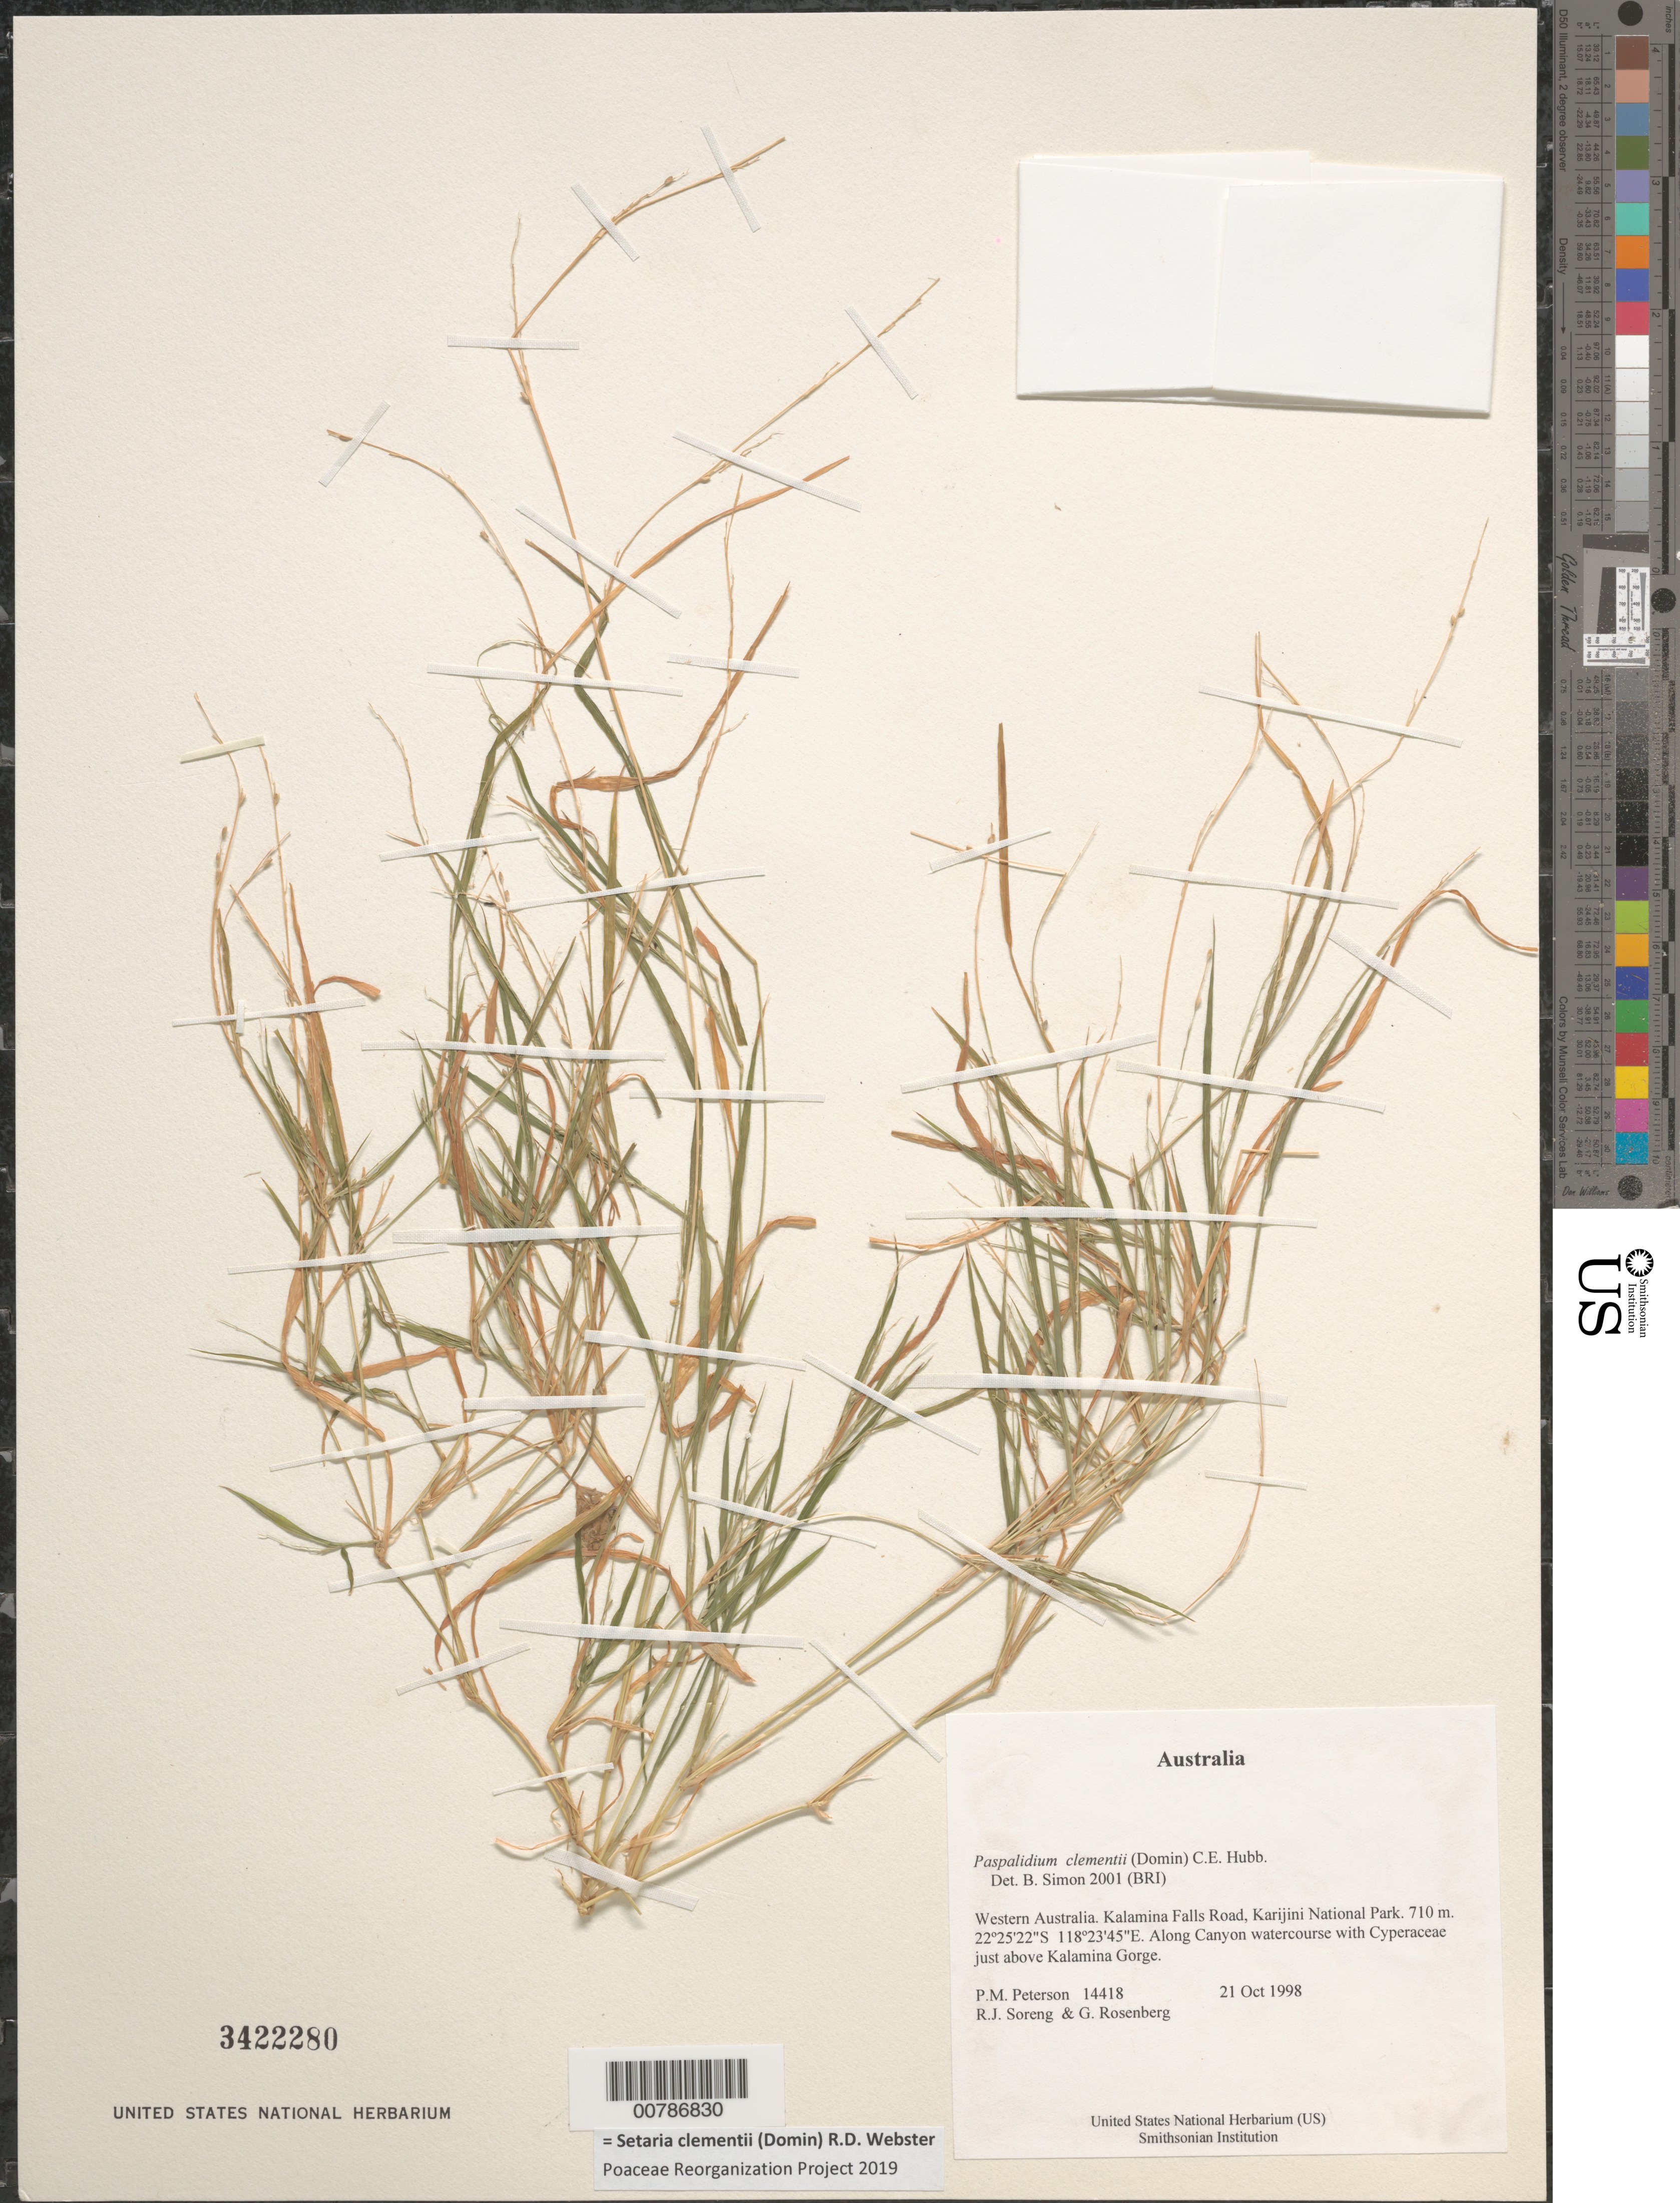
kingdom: Plantae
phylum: Tracheophyta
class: Liliopsida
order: Poales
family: Poaceae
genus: Paspalidium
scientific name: Paspalidium clementii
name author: (Domin) C.E. Hubb.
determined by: Simon, B.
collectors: P. M. Peterson, R. J. Soreng & G. Rosenberg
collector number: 14418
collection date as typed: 21 Oct 1998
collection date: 1998-10-21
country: Australia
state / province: Western Australia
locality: Kalamina Falls Road, Karijini National Park.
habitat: Along Canyon watercourse with Cyperaceae just above Kalamina Gorge.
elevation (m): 710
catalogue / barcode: US 3422280